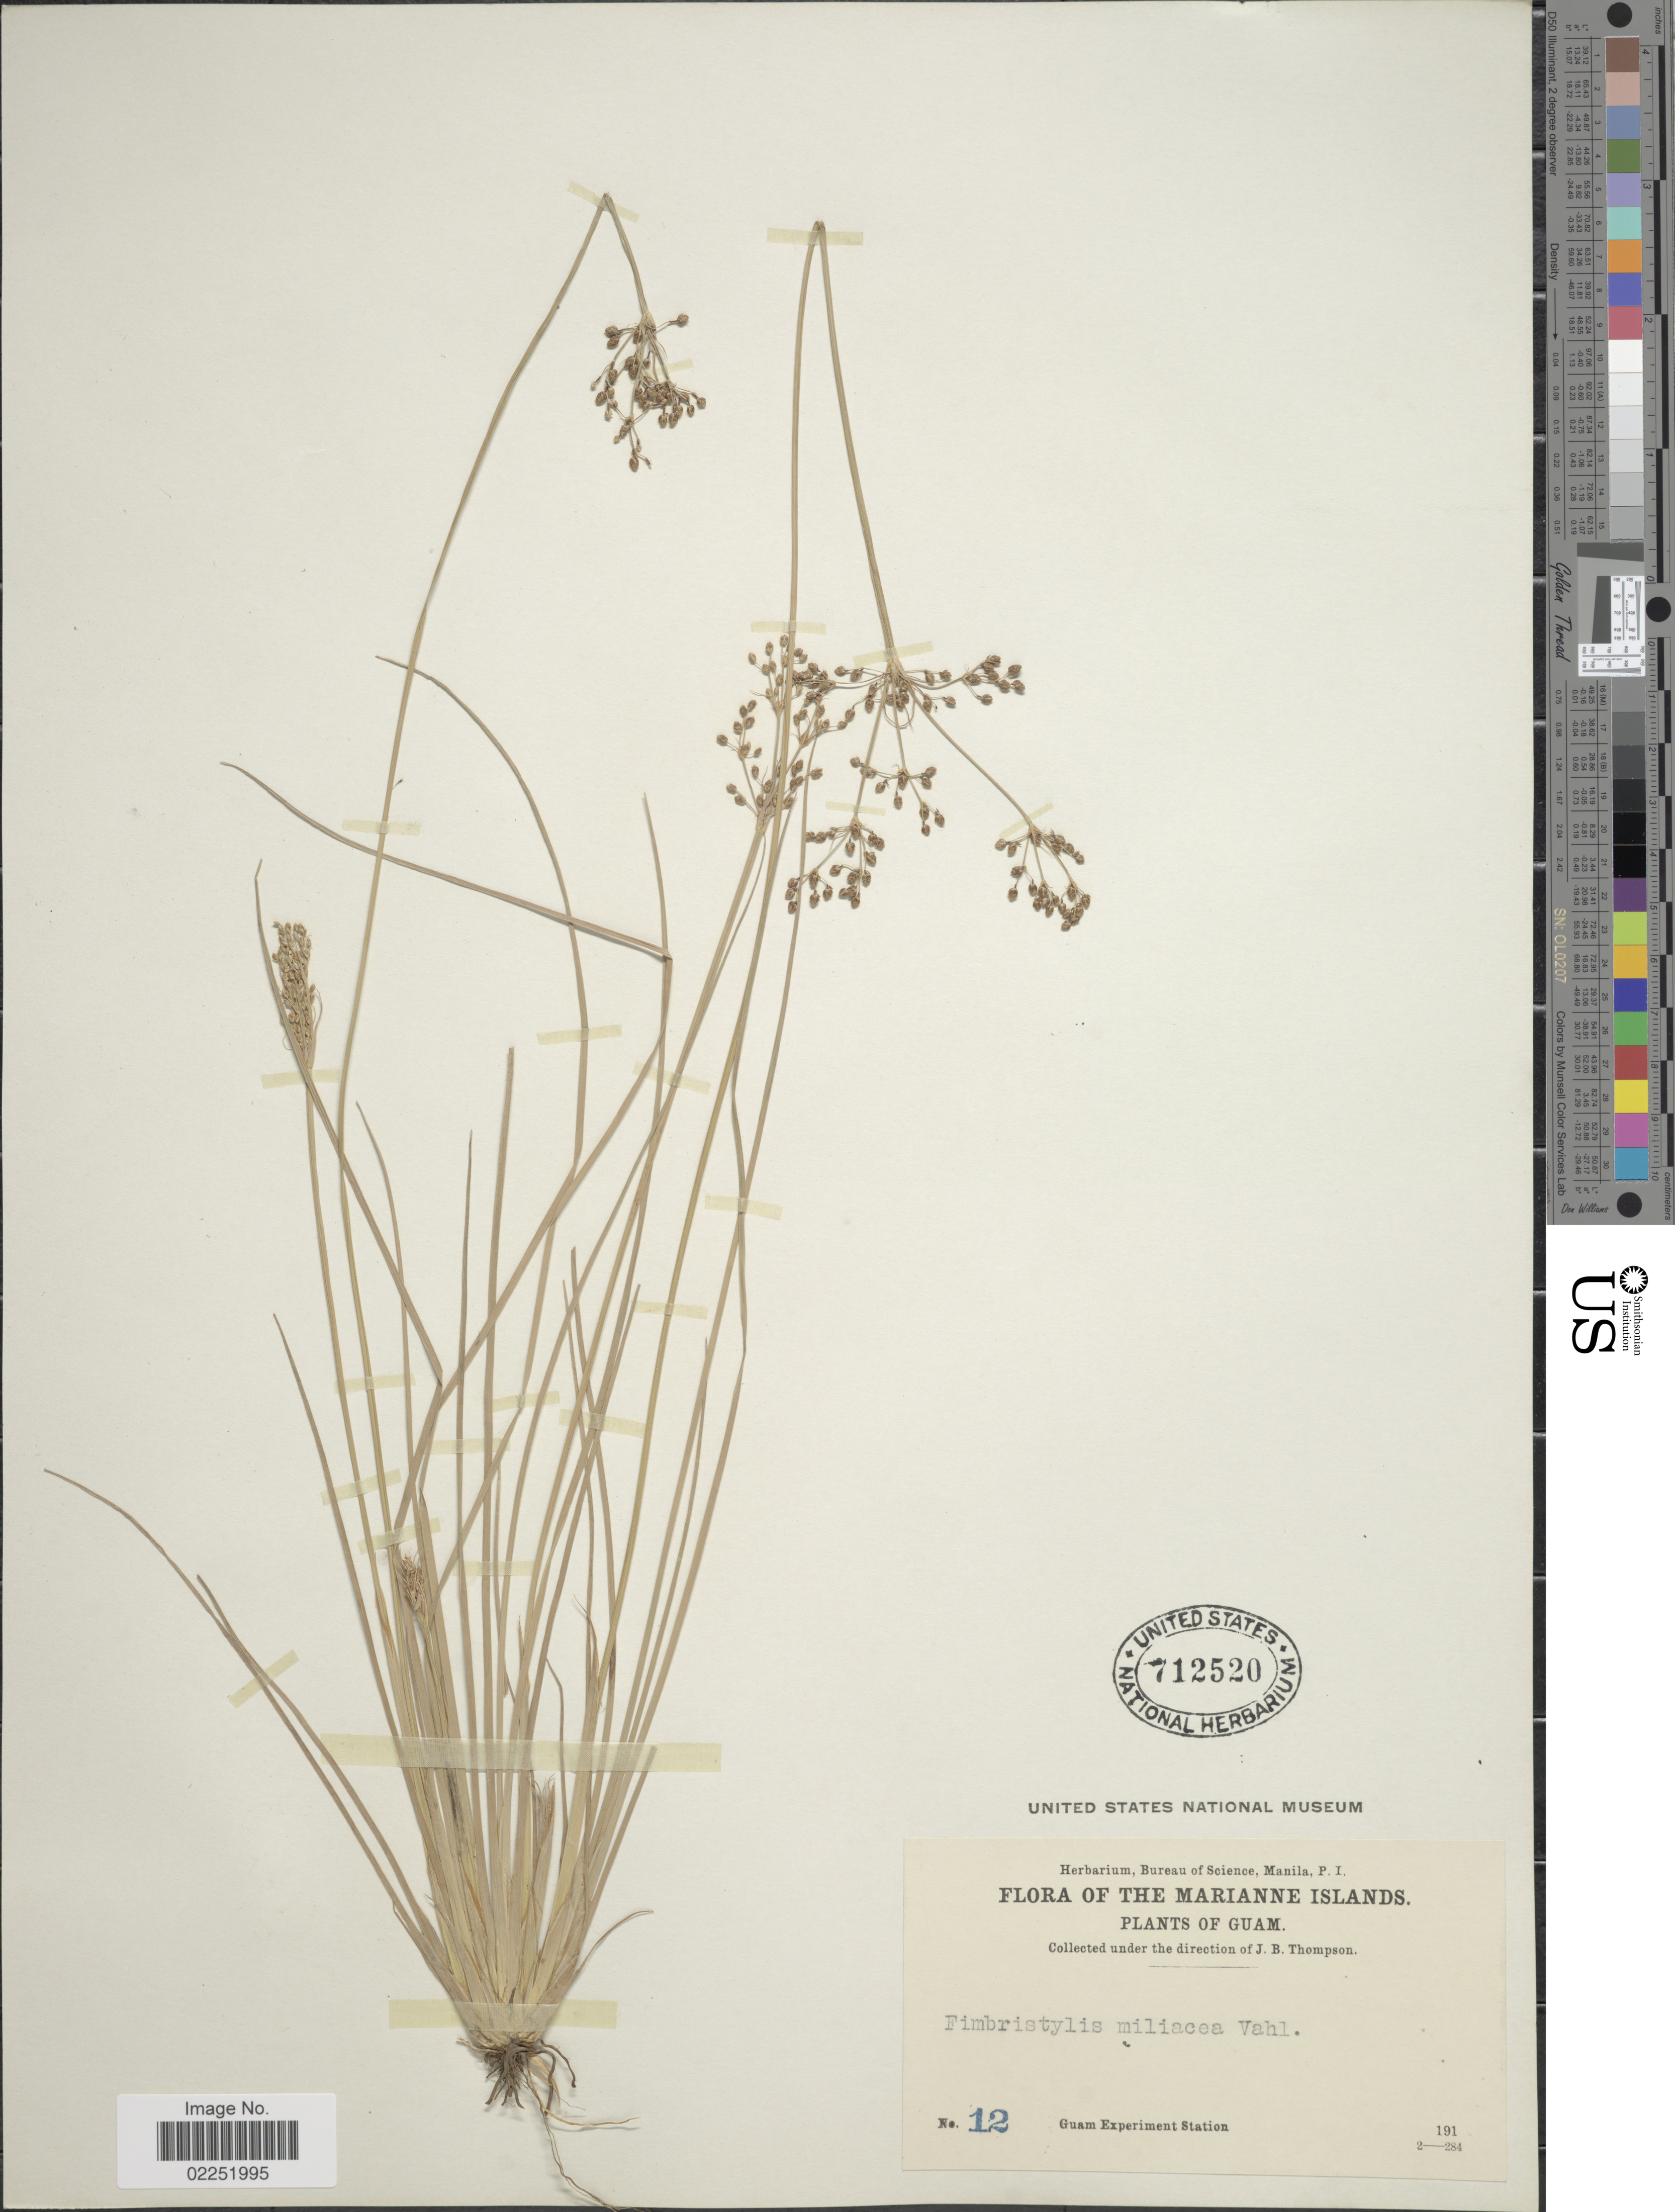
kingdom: Plantae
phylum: Tracheophyta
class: Liliopsida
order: Poales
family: Cyperaceae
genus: Fimbristylis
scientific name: Fimbristylis littoralis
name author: Gaudich.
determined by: Strong, M. T., (US), Smithsonian Institution - National Museum of Natural History (UNITED STATES)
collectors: Guam Exp. Sta.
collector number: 12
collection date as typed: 191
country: Guam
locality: The Marianne Islands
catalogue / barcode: US 712520